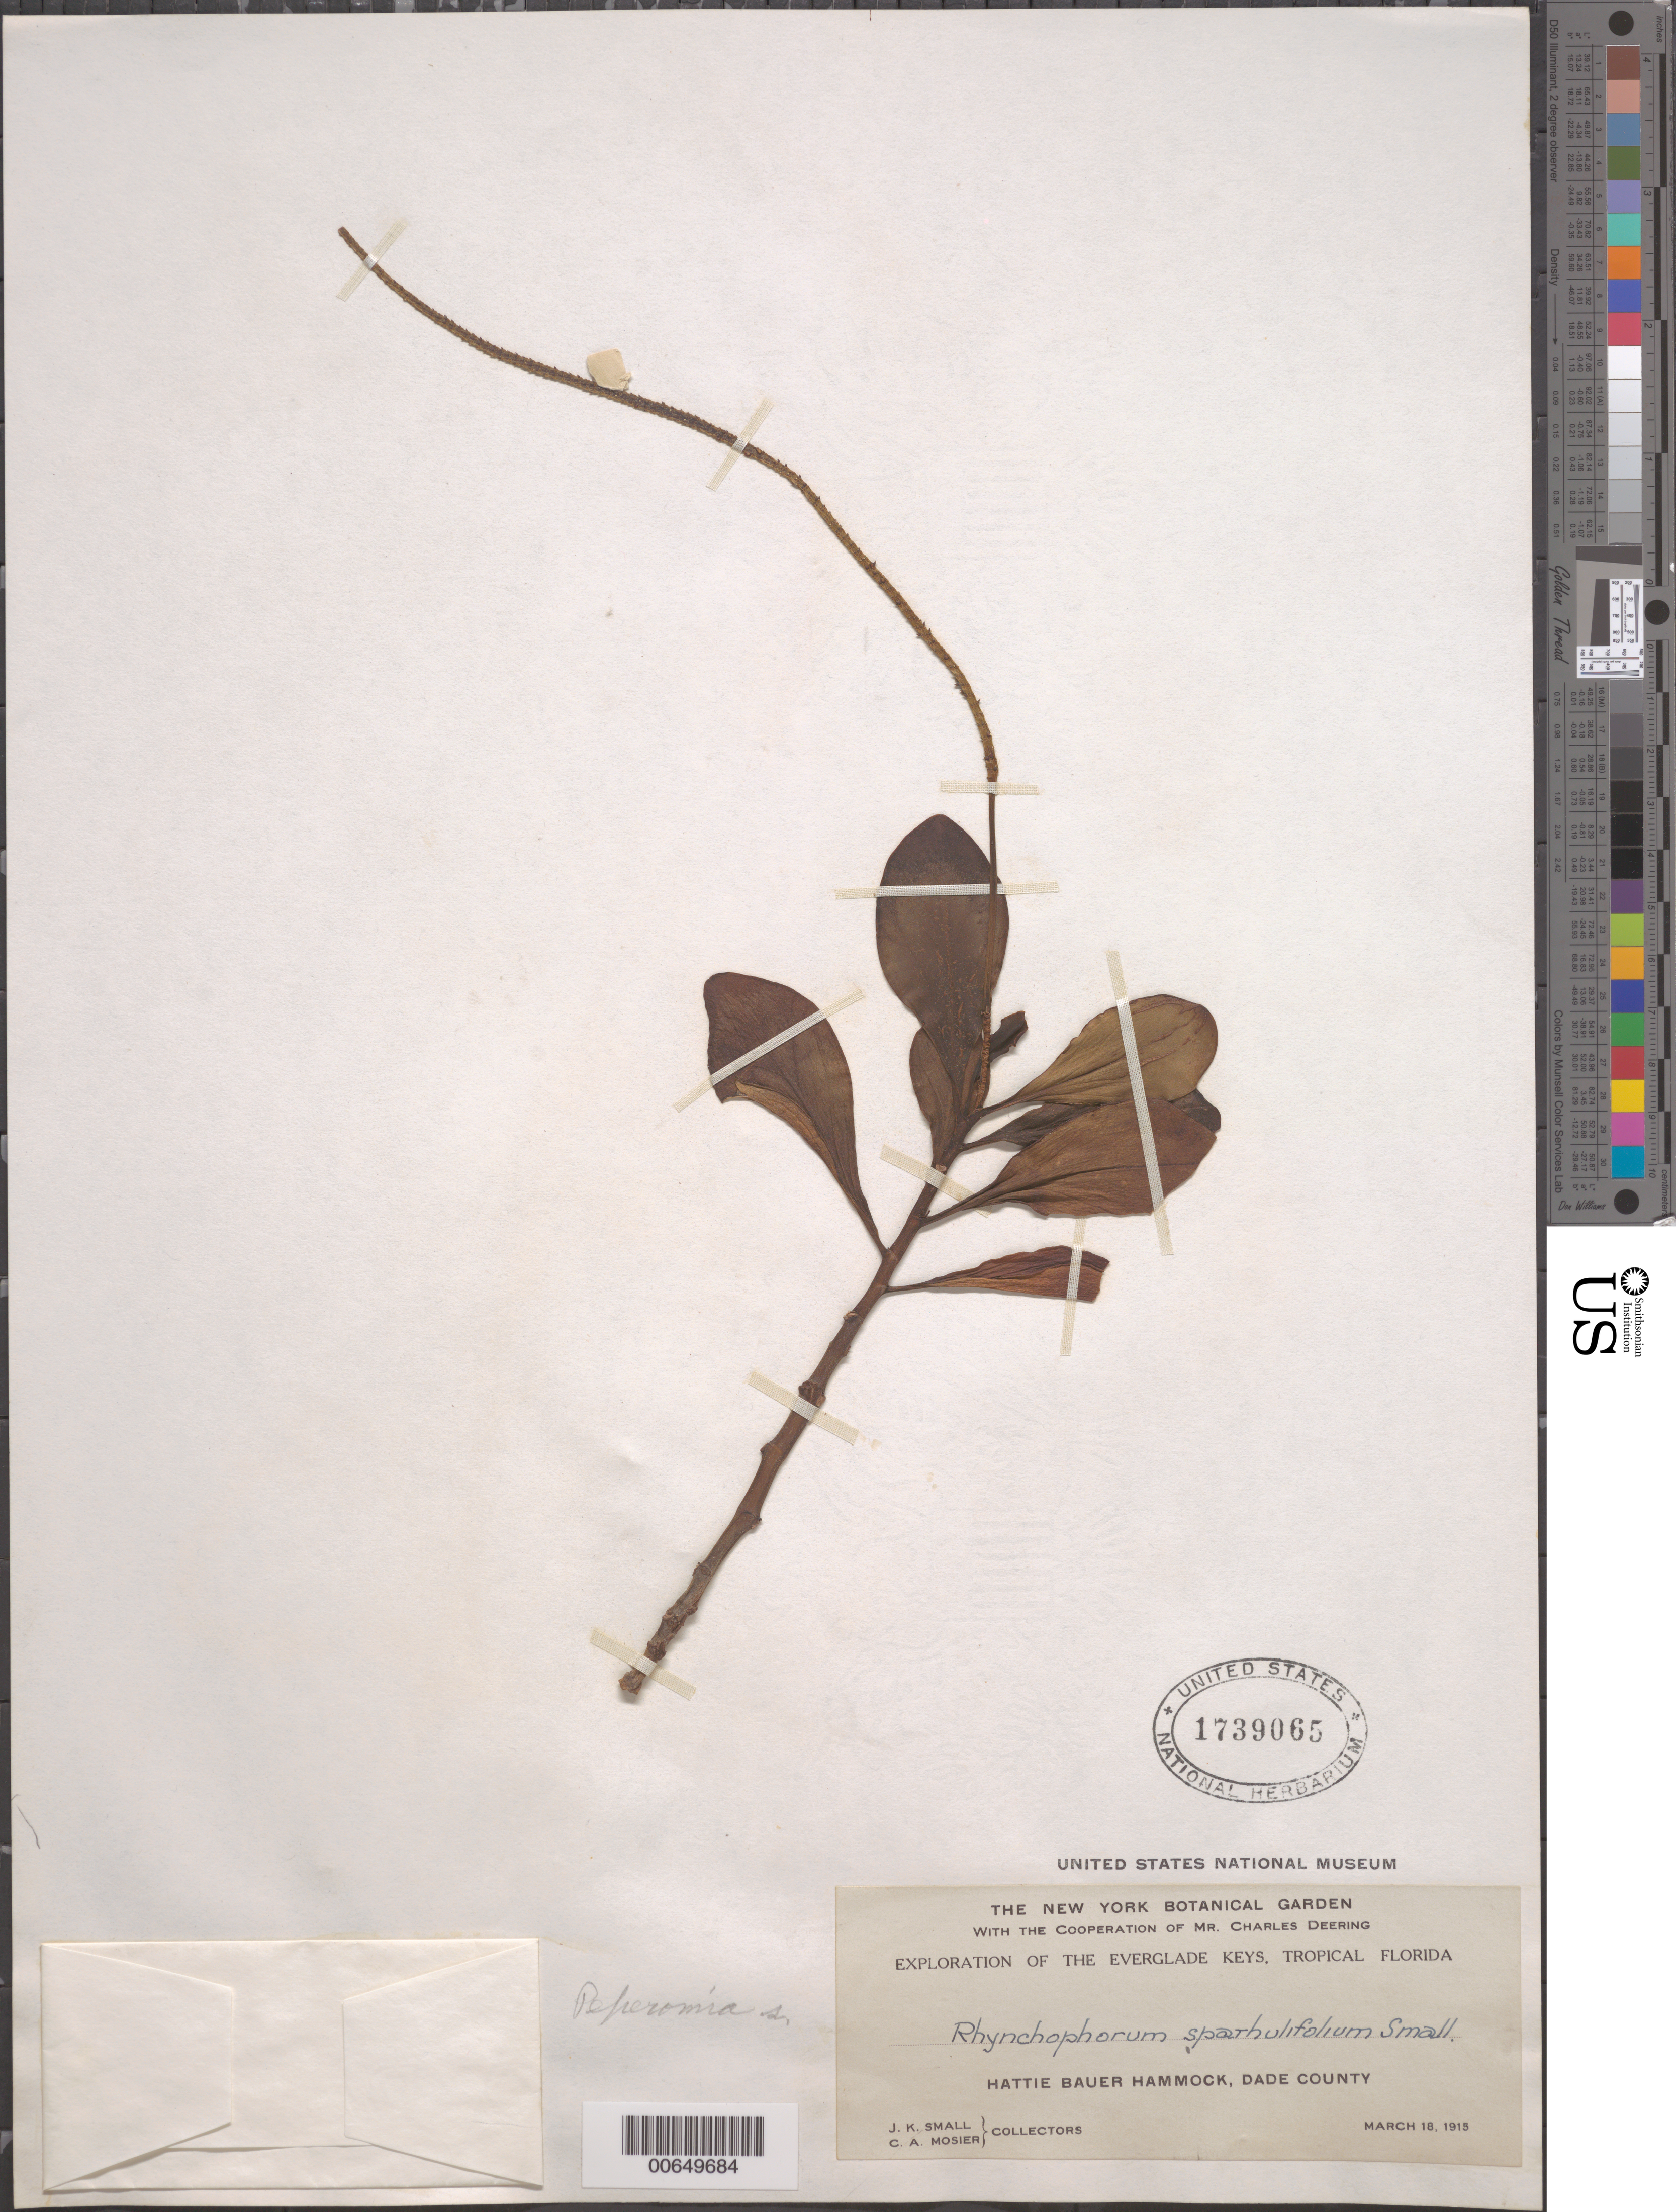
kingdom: Plantae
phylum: Tracheophyta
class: Magnoliopsida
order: Piperales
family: Piperaceae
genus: Peperomia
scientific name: Peperomia magnoliifolia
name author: (Jacq.) A. Dietr.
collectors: J. K. Small & C. A. Mosier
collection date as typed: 18 Mar 1915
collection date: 1915-03-18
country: United States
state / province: Florida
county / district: Dade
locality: Hattie Bauer Hammock.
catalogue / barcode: US 1739065